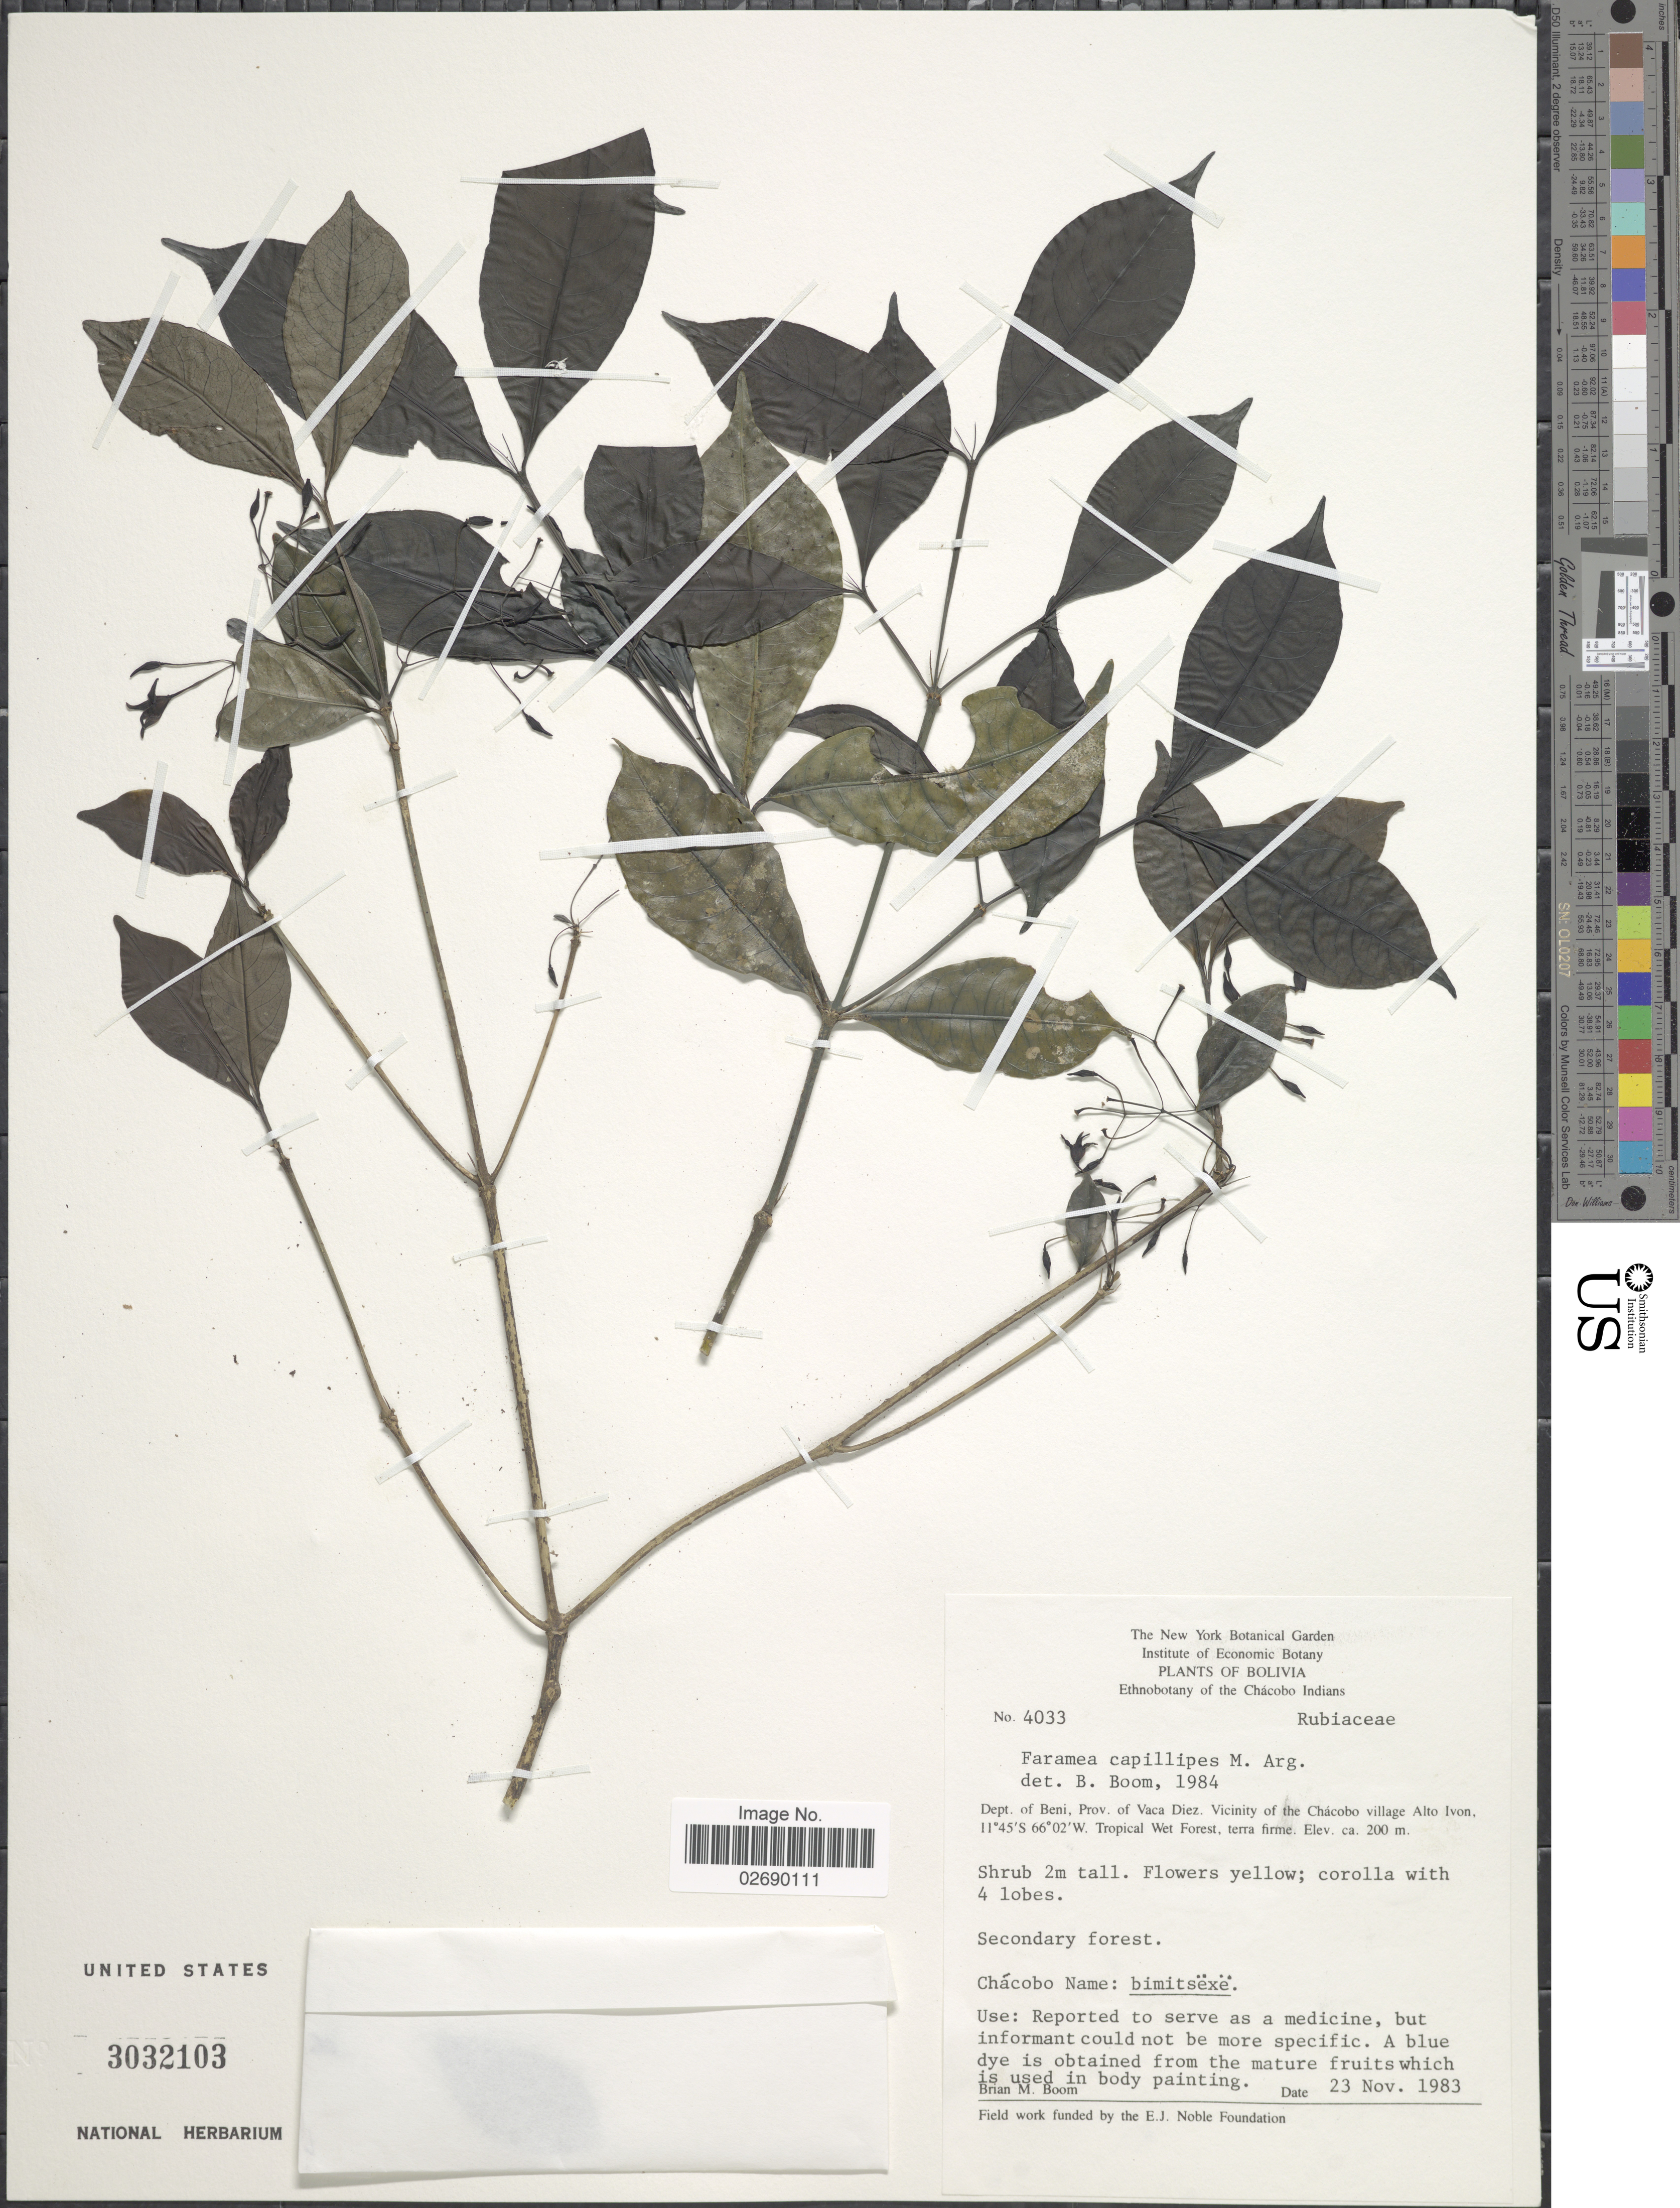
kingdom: Plantae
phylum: Tracheophyta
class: Magnoliopsida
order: Gentianales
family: Rubiaceae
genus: Faramea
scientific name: Faramea capillipes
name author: Müll. Arg.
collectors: B. M. Boom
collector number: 4033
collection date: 1983-11-23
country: Bolivia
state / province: Beni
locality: Prov. of Vaca Diez. Vicinity of Chacobo village. Alto Ivon. Ethnobotany of Chacobo Indians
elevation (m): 200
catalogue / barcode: US 3032103